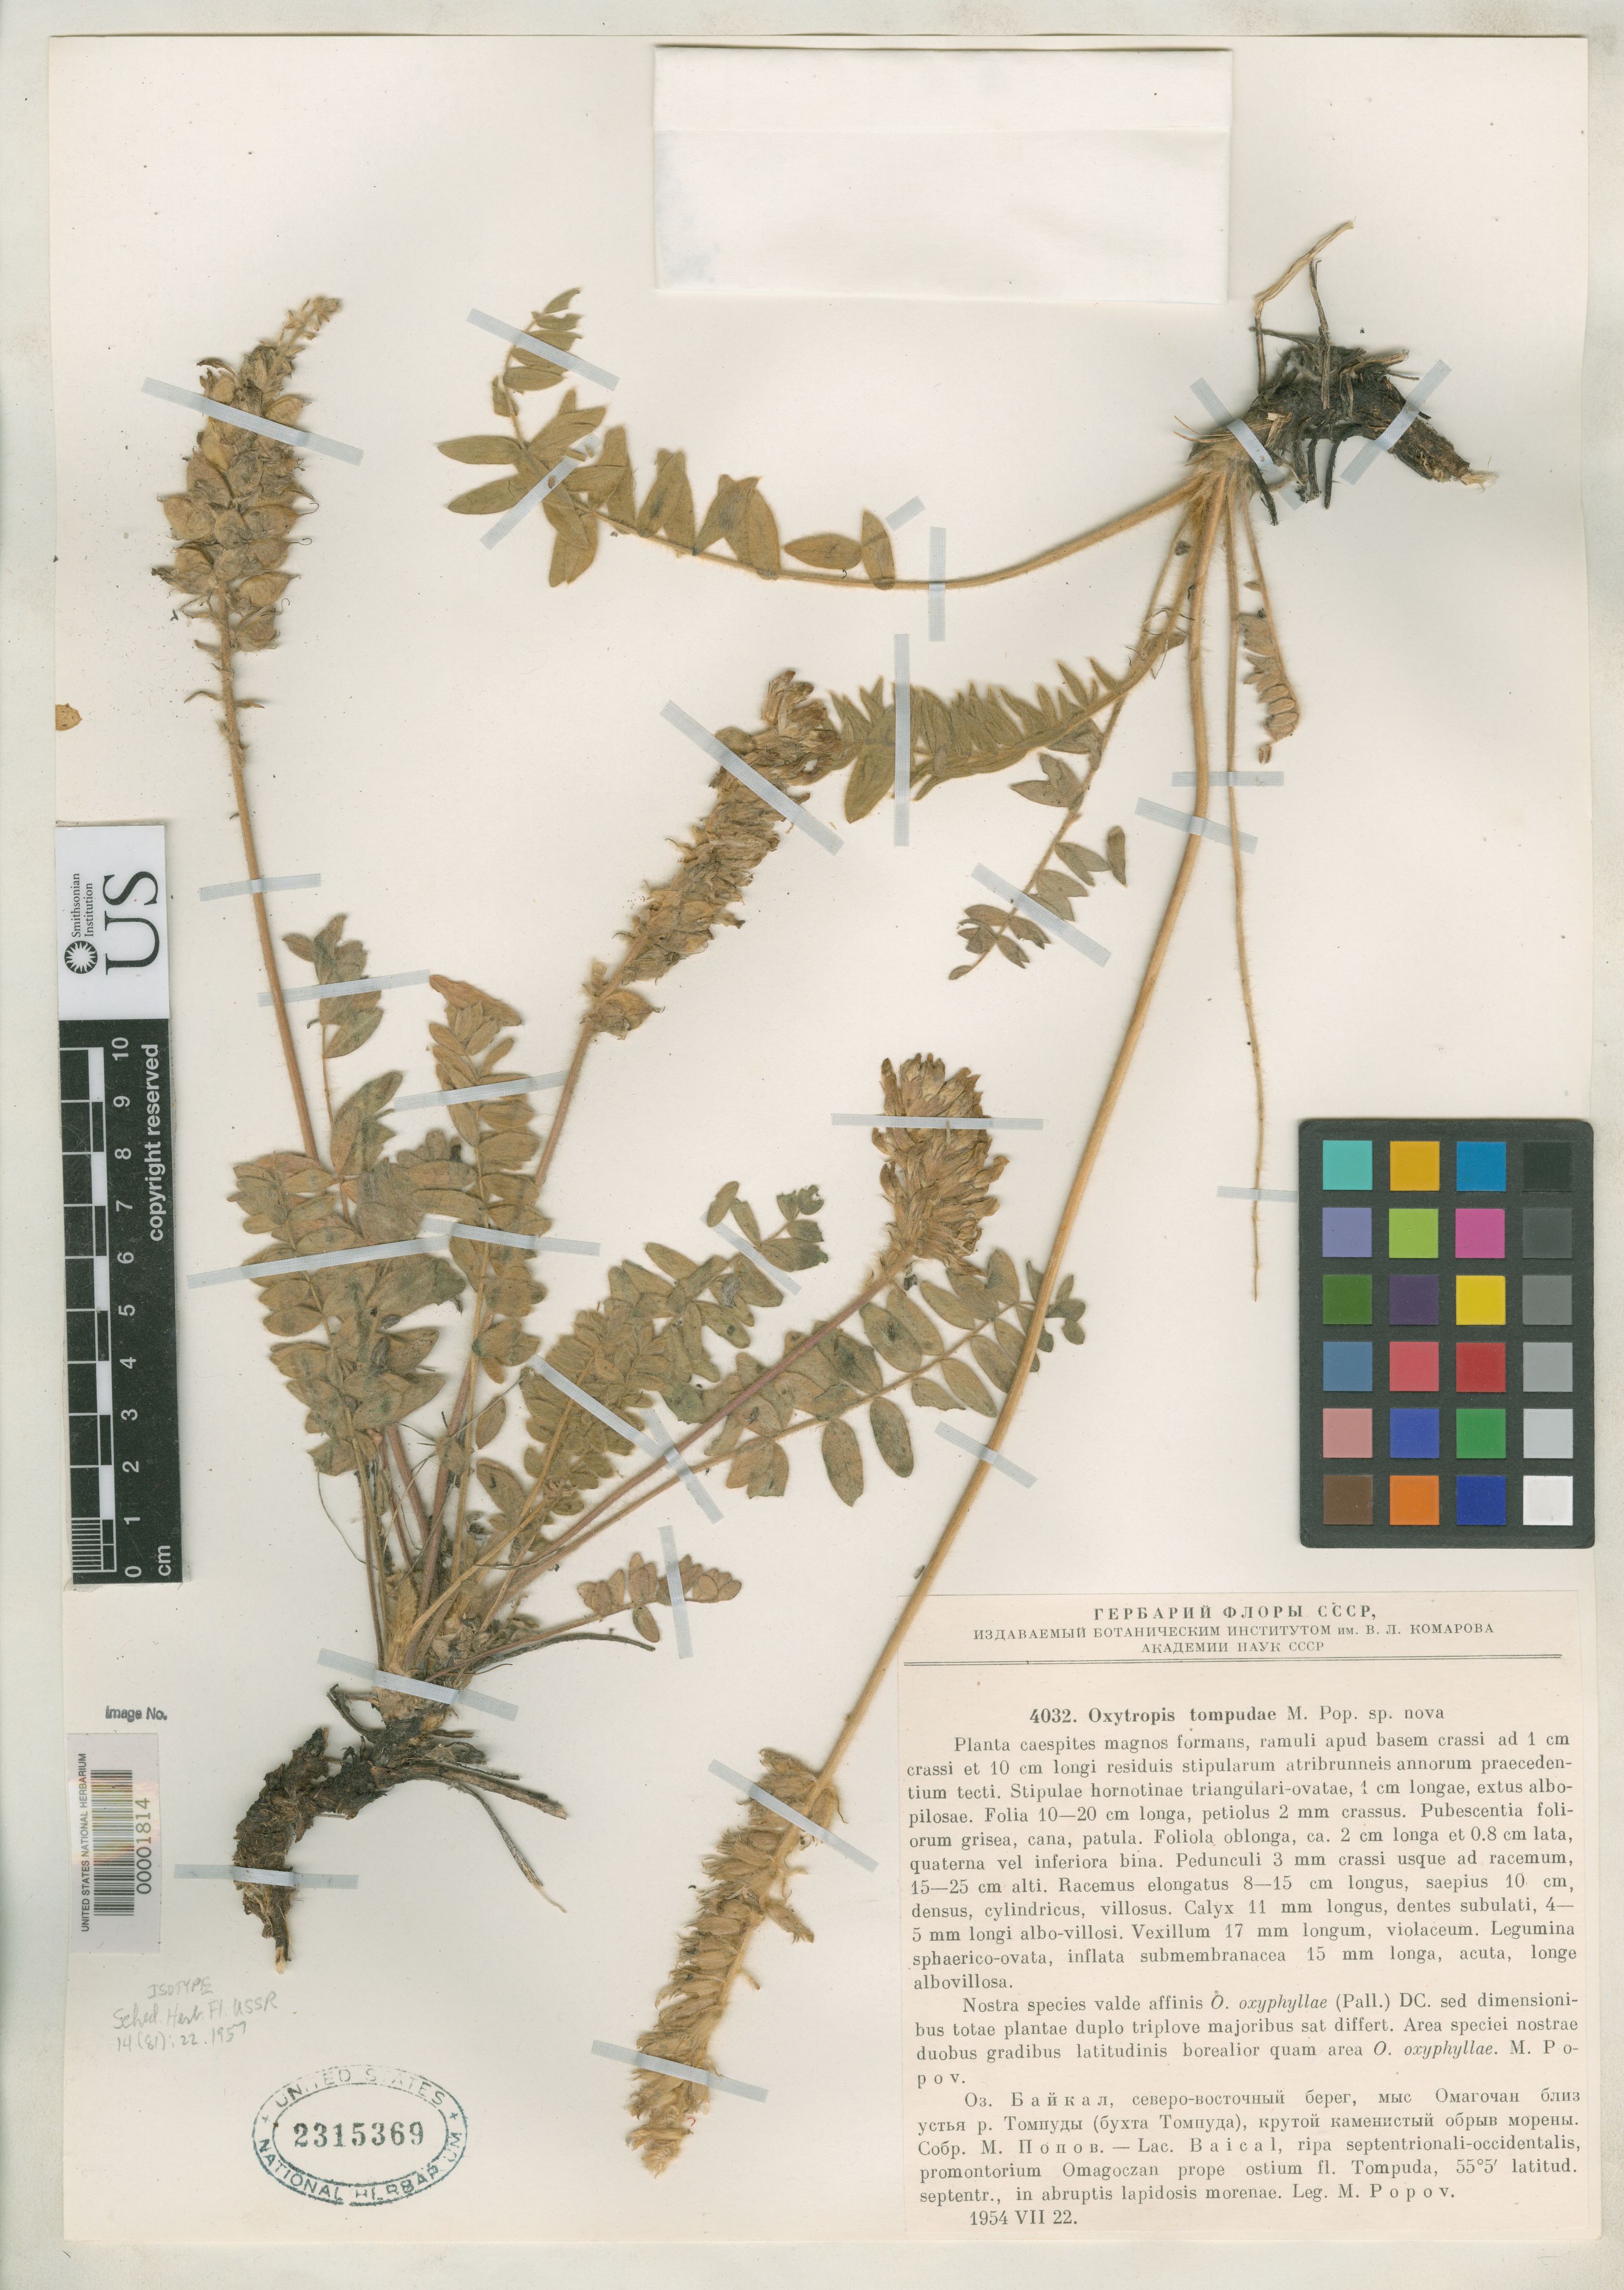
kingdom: Plantae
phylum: Tracheophyta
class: Magnoliopsida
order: Fabales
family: Fabaceae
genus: Oxytropis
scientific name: Oxytropis tompudae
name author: Popov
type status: Isotype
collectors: M. Popov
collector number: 4032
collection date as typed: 22 Jul 1954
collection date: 1954-07-22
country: Russian Federation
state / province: Irkutsk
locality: Lake Baikal, northwest shore, Omagoczan Point, near mouth of Tompuda River.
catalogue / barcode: US 2315369